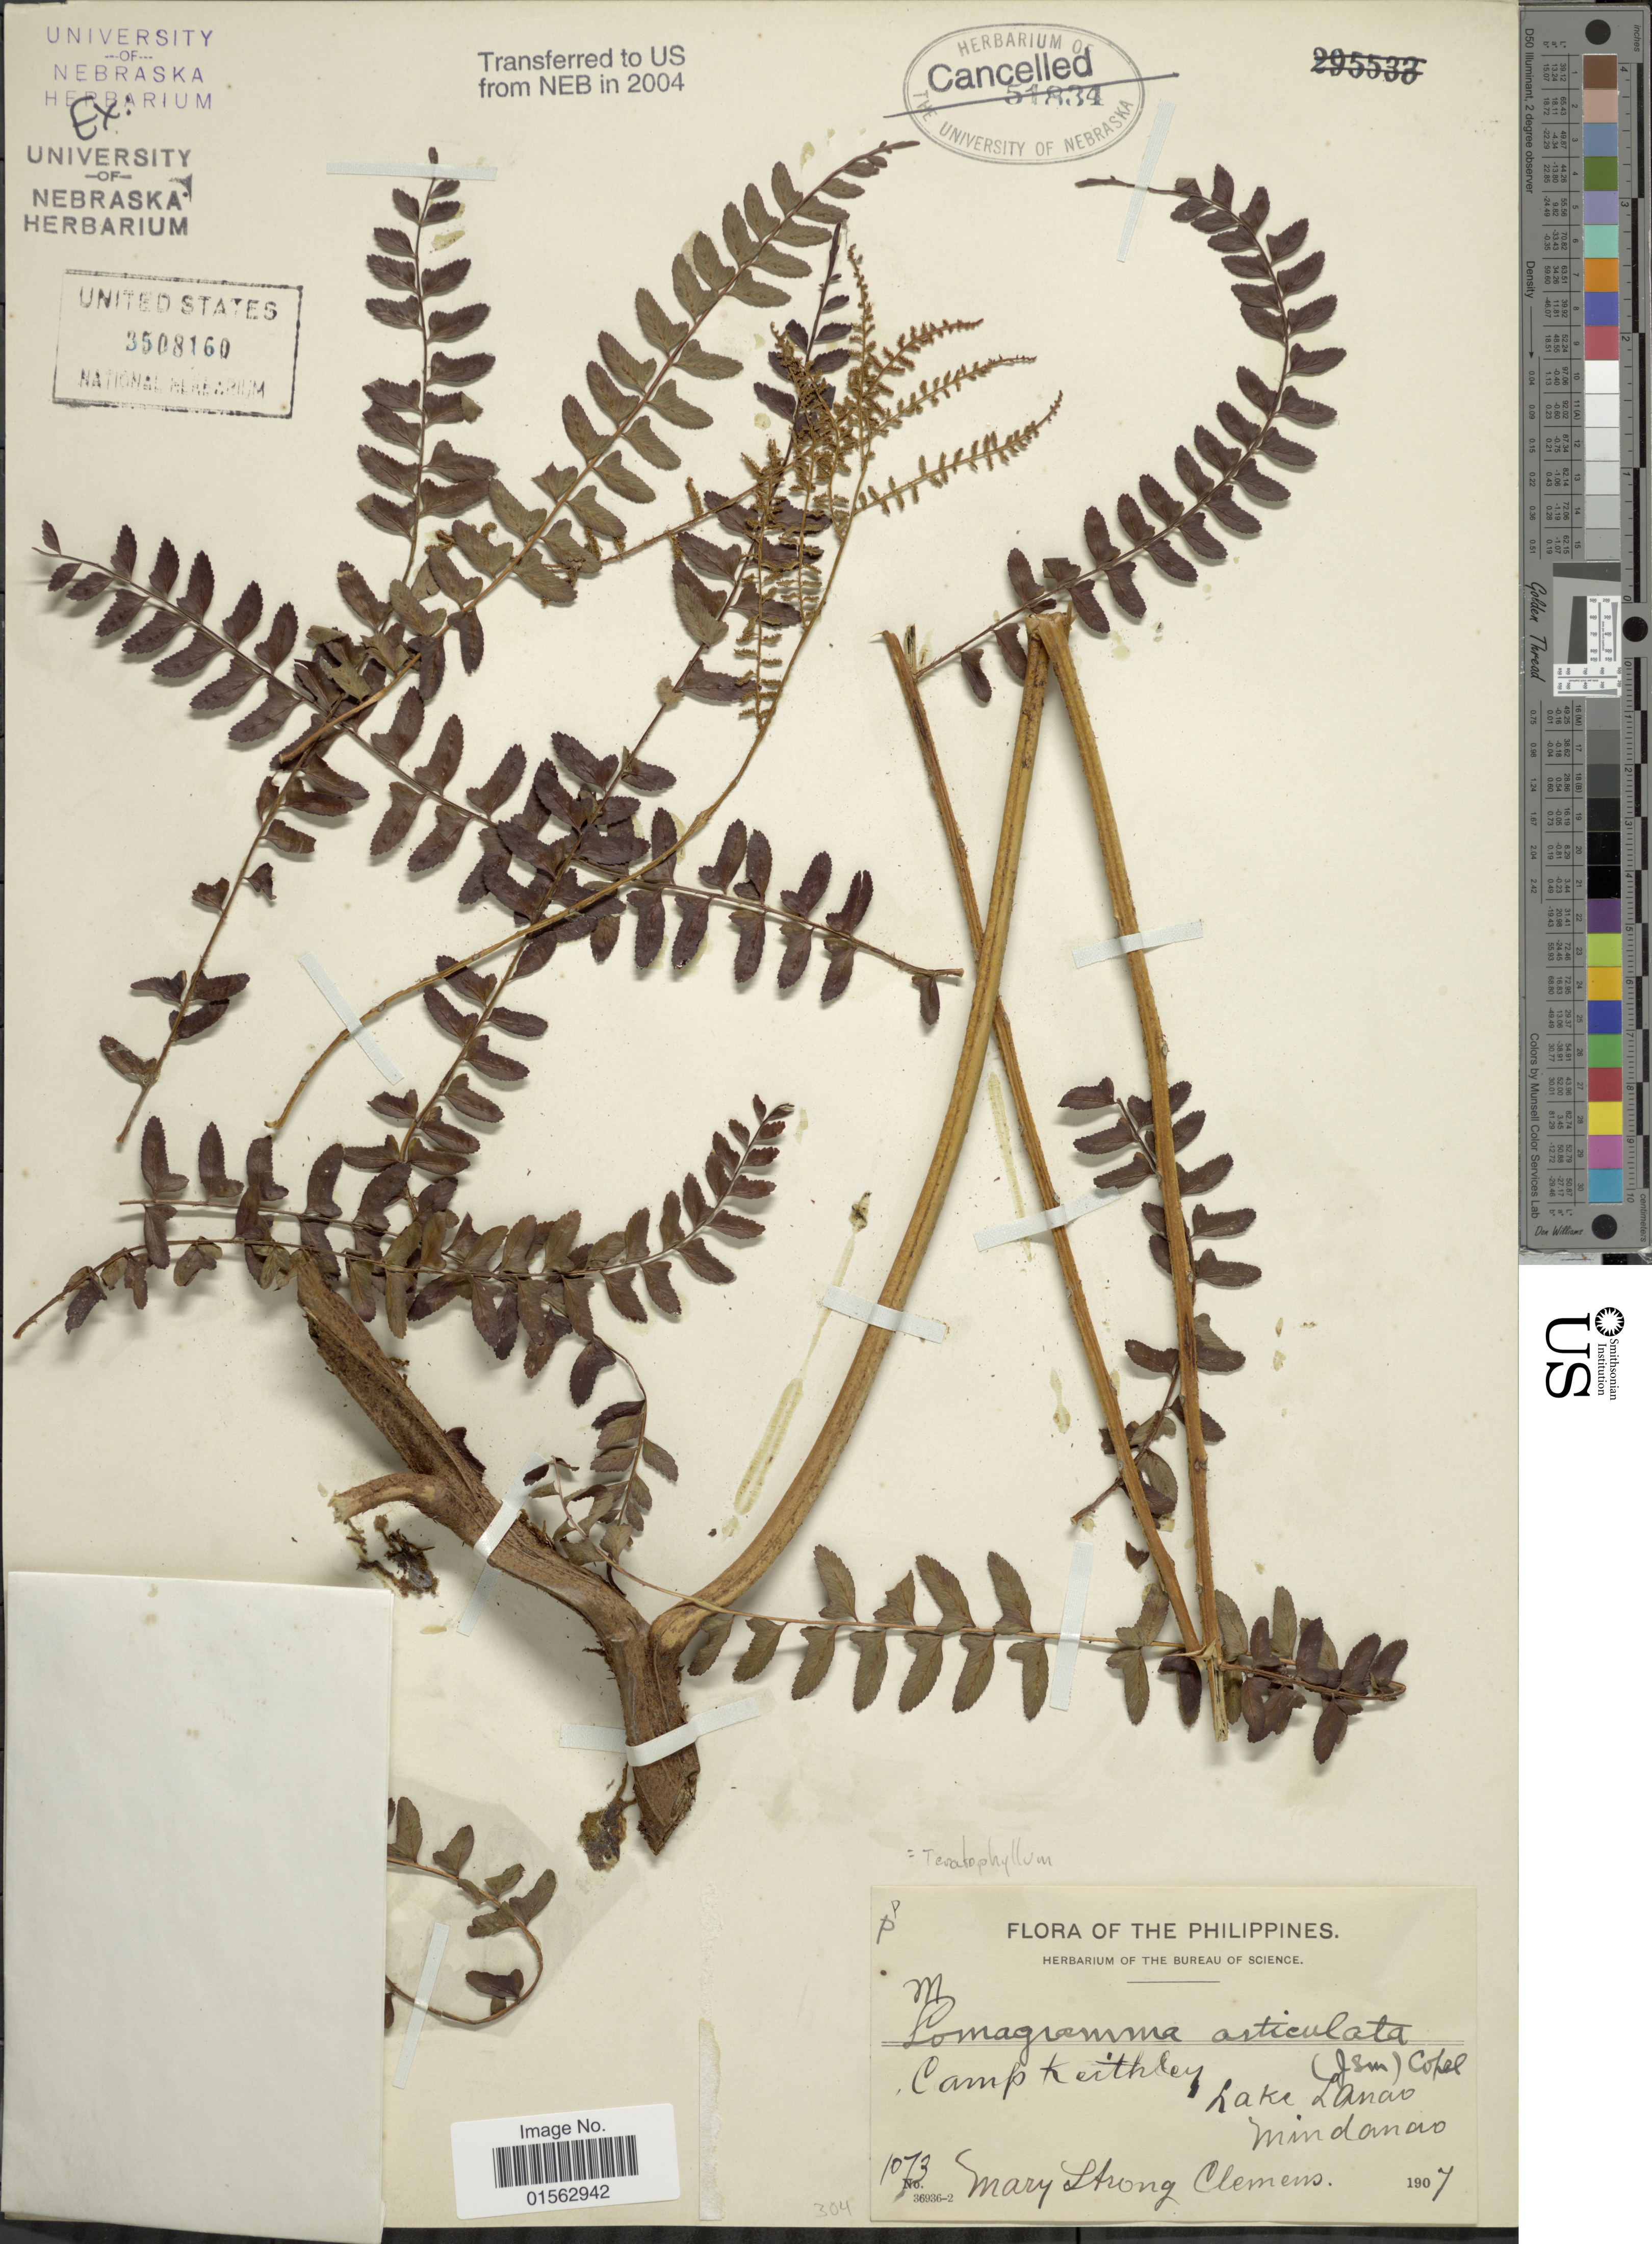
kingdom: Plantae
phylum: Tracheophyta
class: Polypodiopsida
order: Polypodiales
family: Dryopteridaceae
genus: Teratophyllum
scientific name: Teratophyllum articulatum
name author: (J. Sm.) Mett.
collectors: M. S. Clemens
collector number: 1073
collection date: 1907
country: Philippines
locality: Philippines, Camp Keithley, Lake Lanao, Mindanao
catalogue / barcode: US 3508160